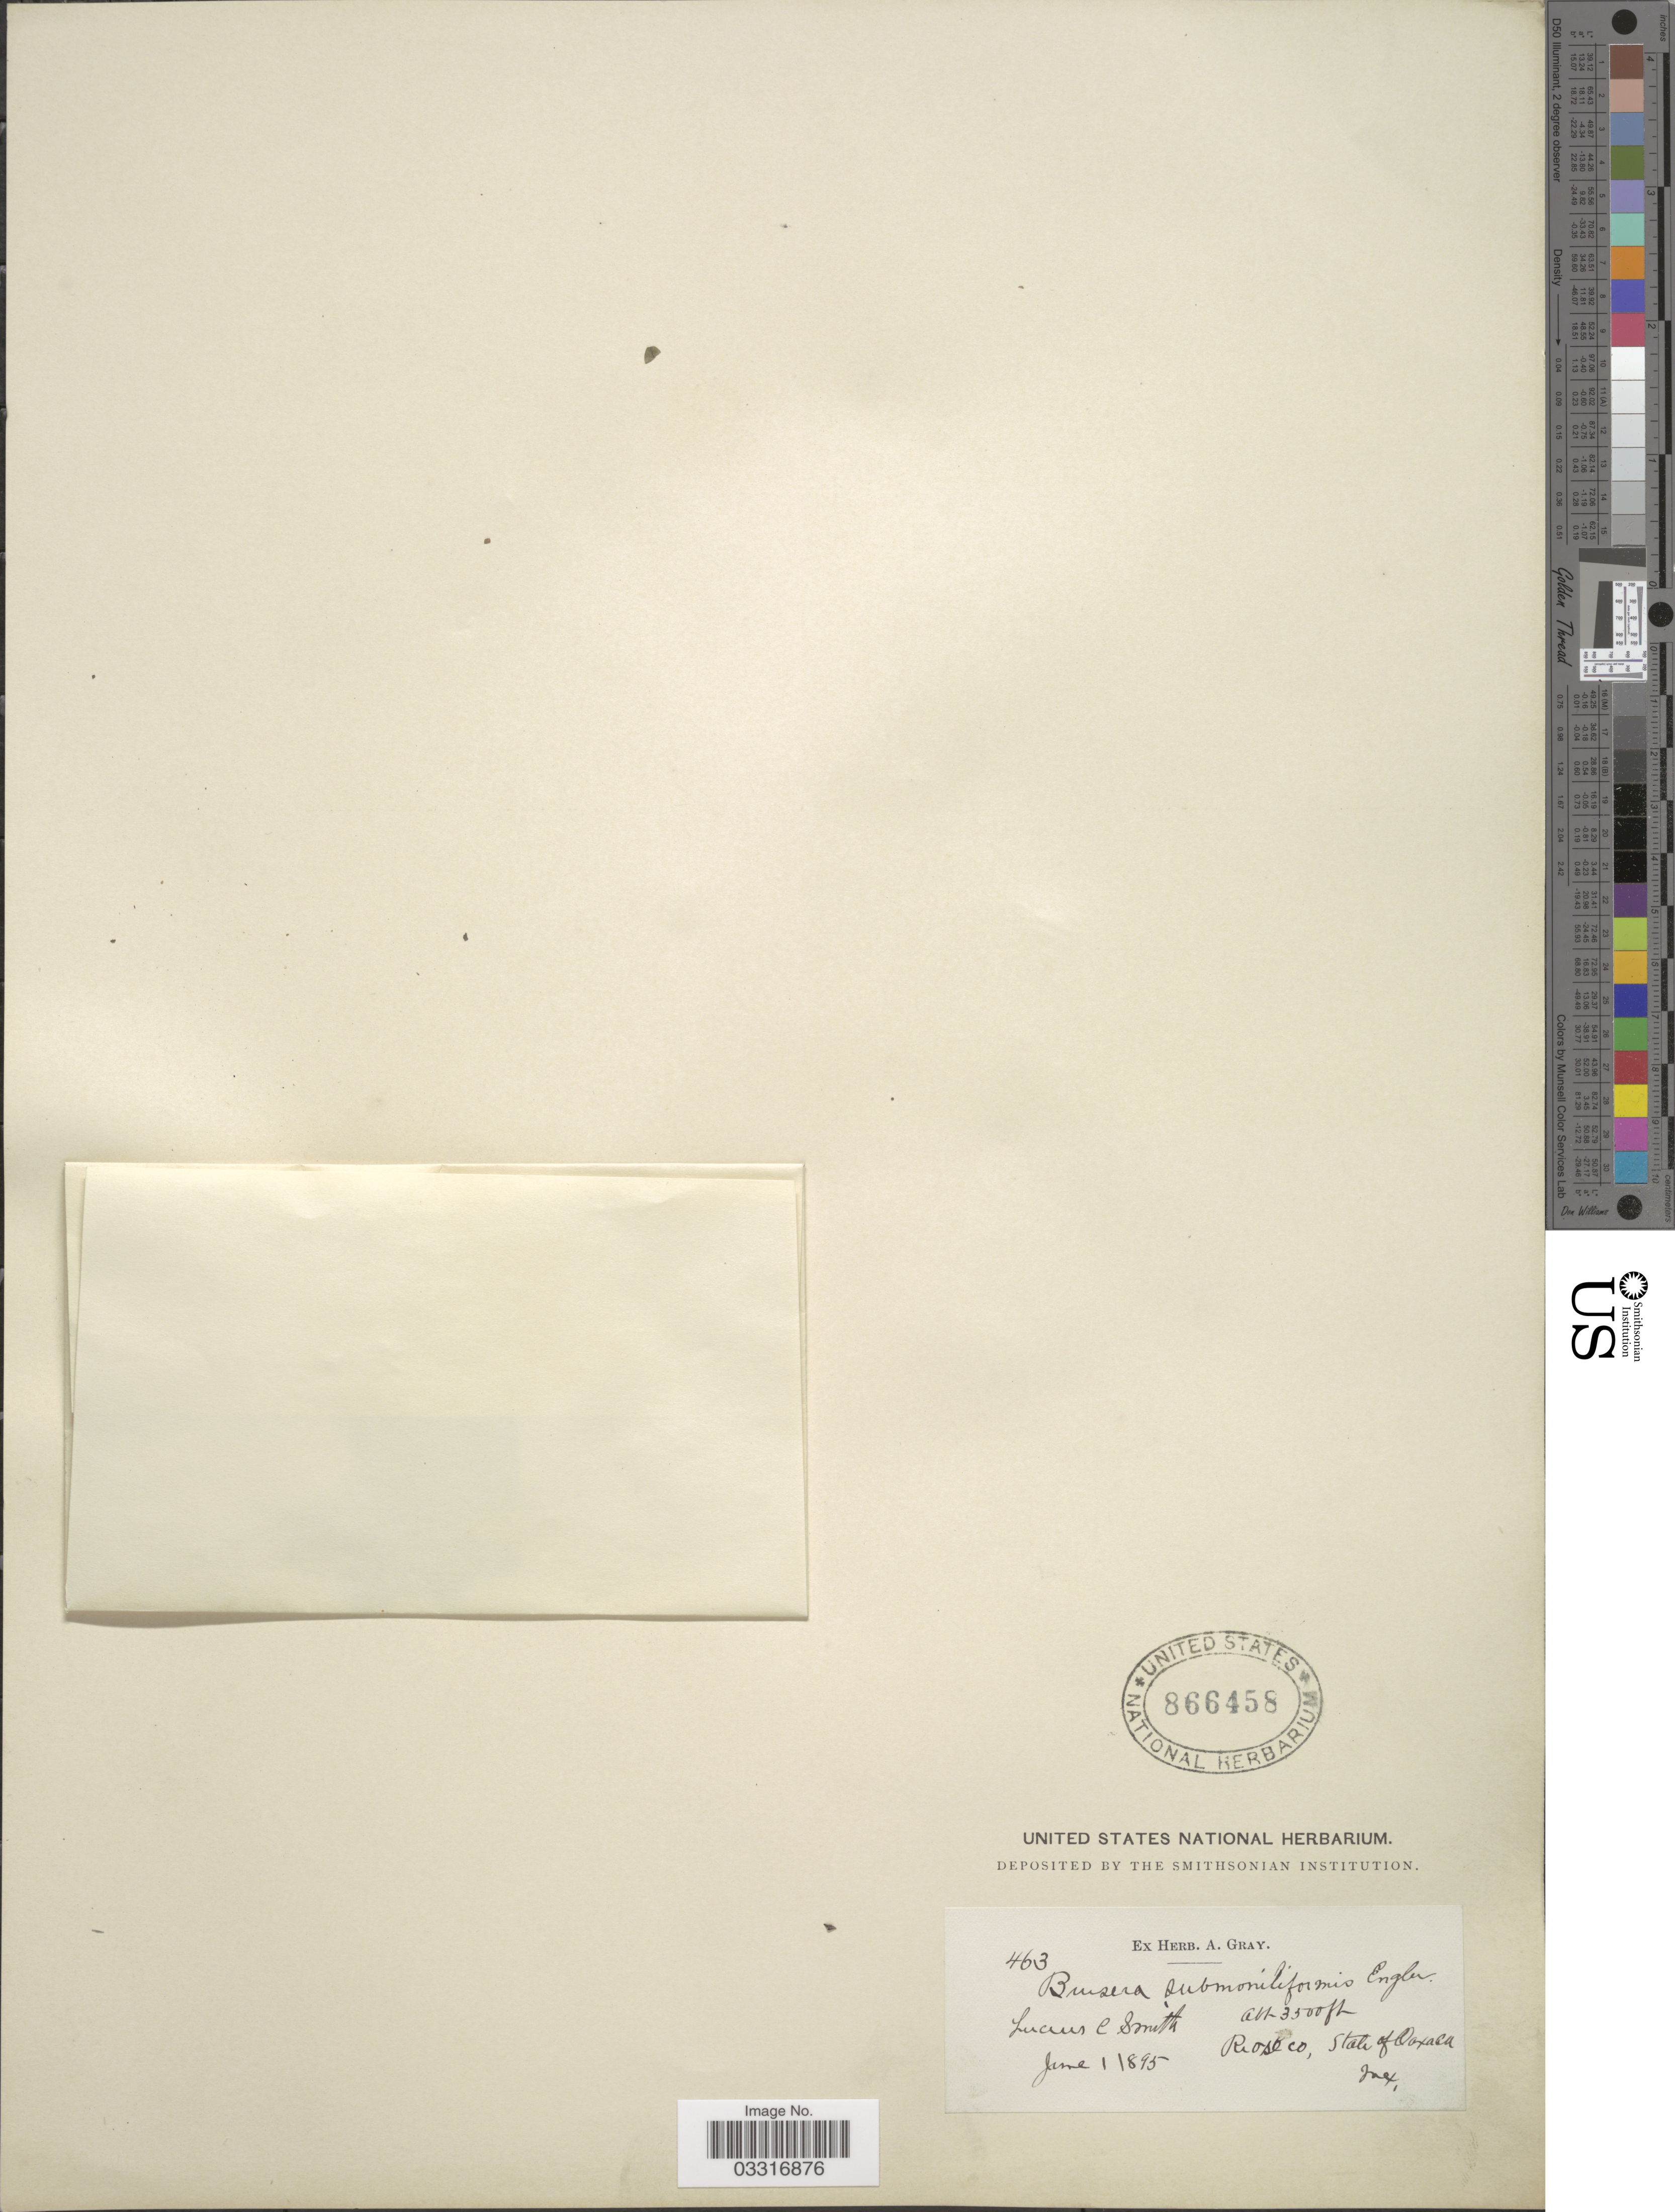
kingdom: Plantae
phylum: Tracheophyta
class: Magnoliopsida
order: Sapindales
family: Burseraceae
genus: Bursera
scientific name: Bursera submoniliformis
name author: Engl. in A. DC.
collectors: L. C. Smith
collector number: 463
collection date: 1895-06-01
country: Mexico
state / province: Oaxaca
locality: Rio Seco.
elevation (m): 1067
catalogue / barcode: US 866458